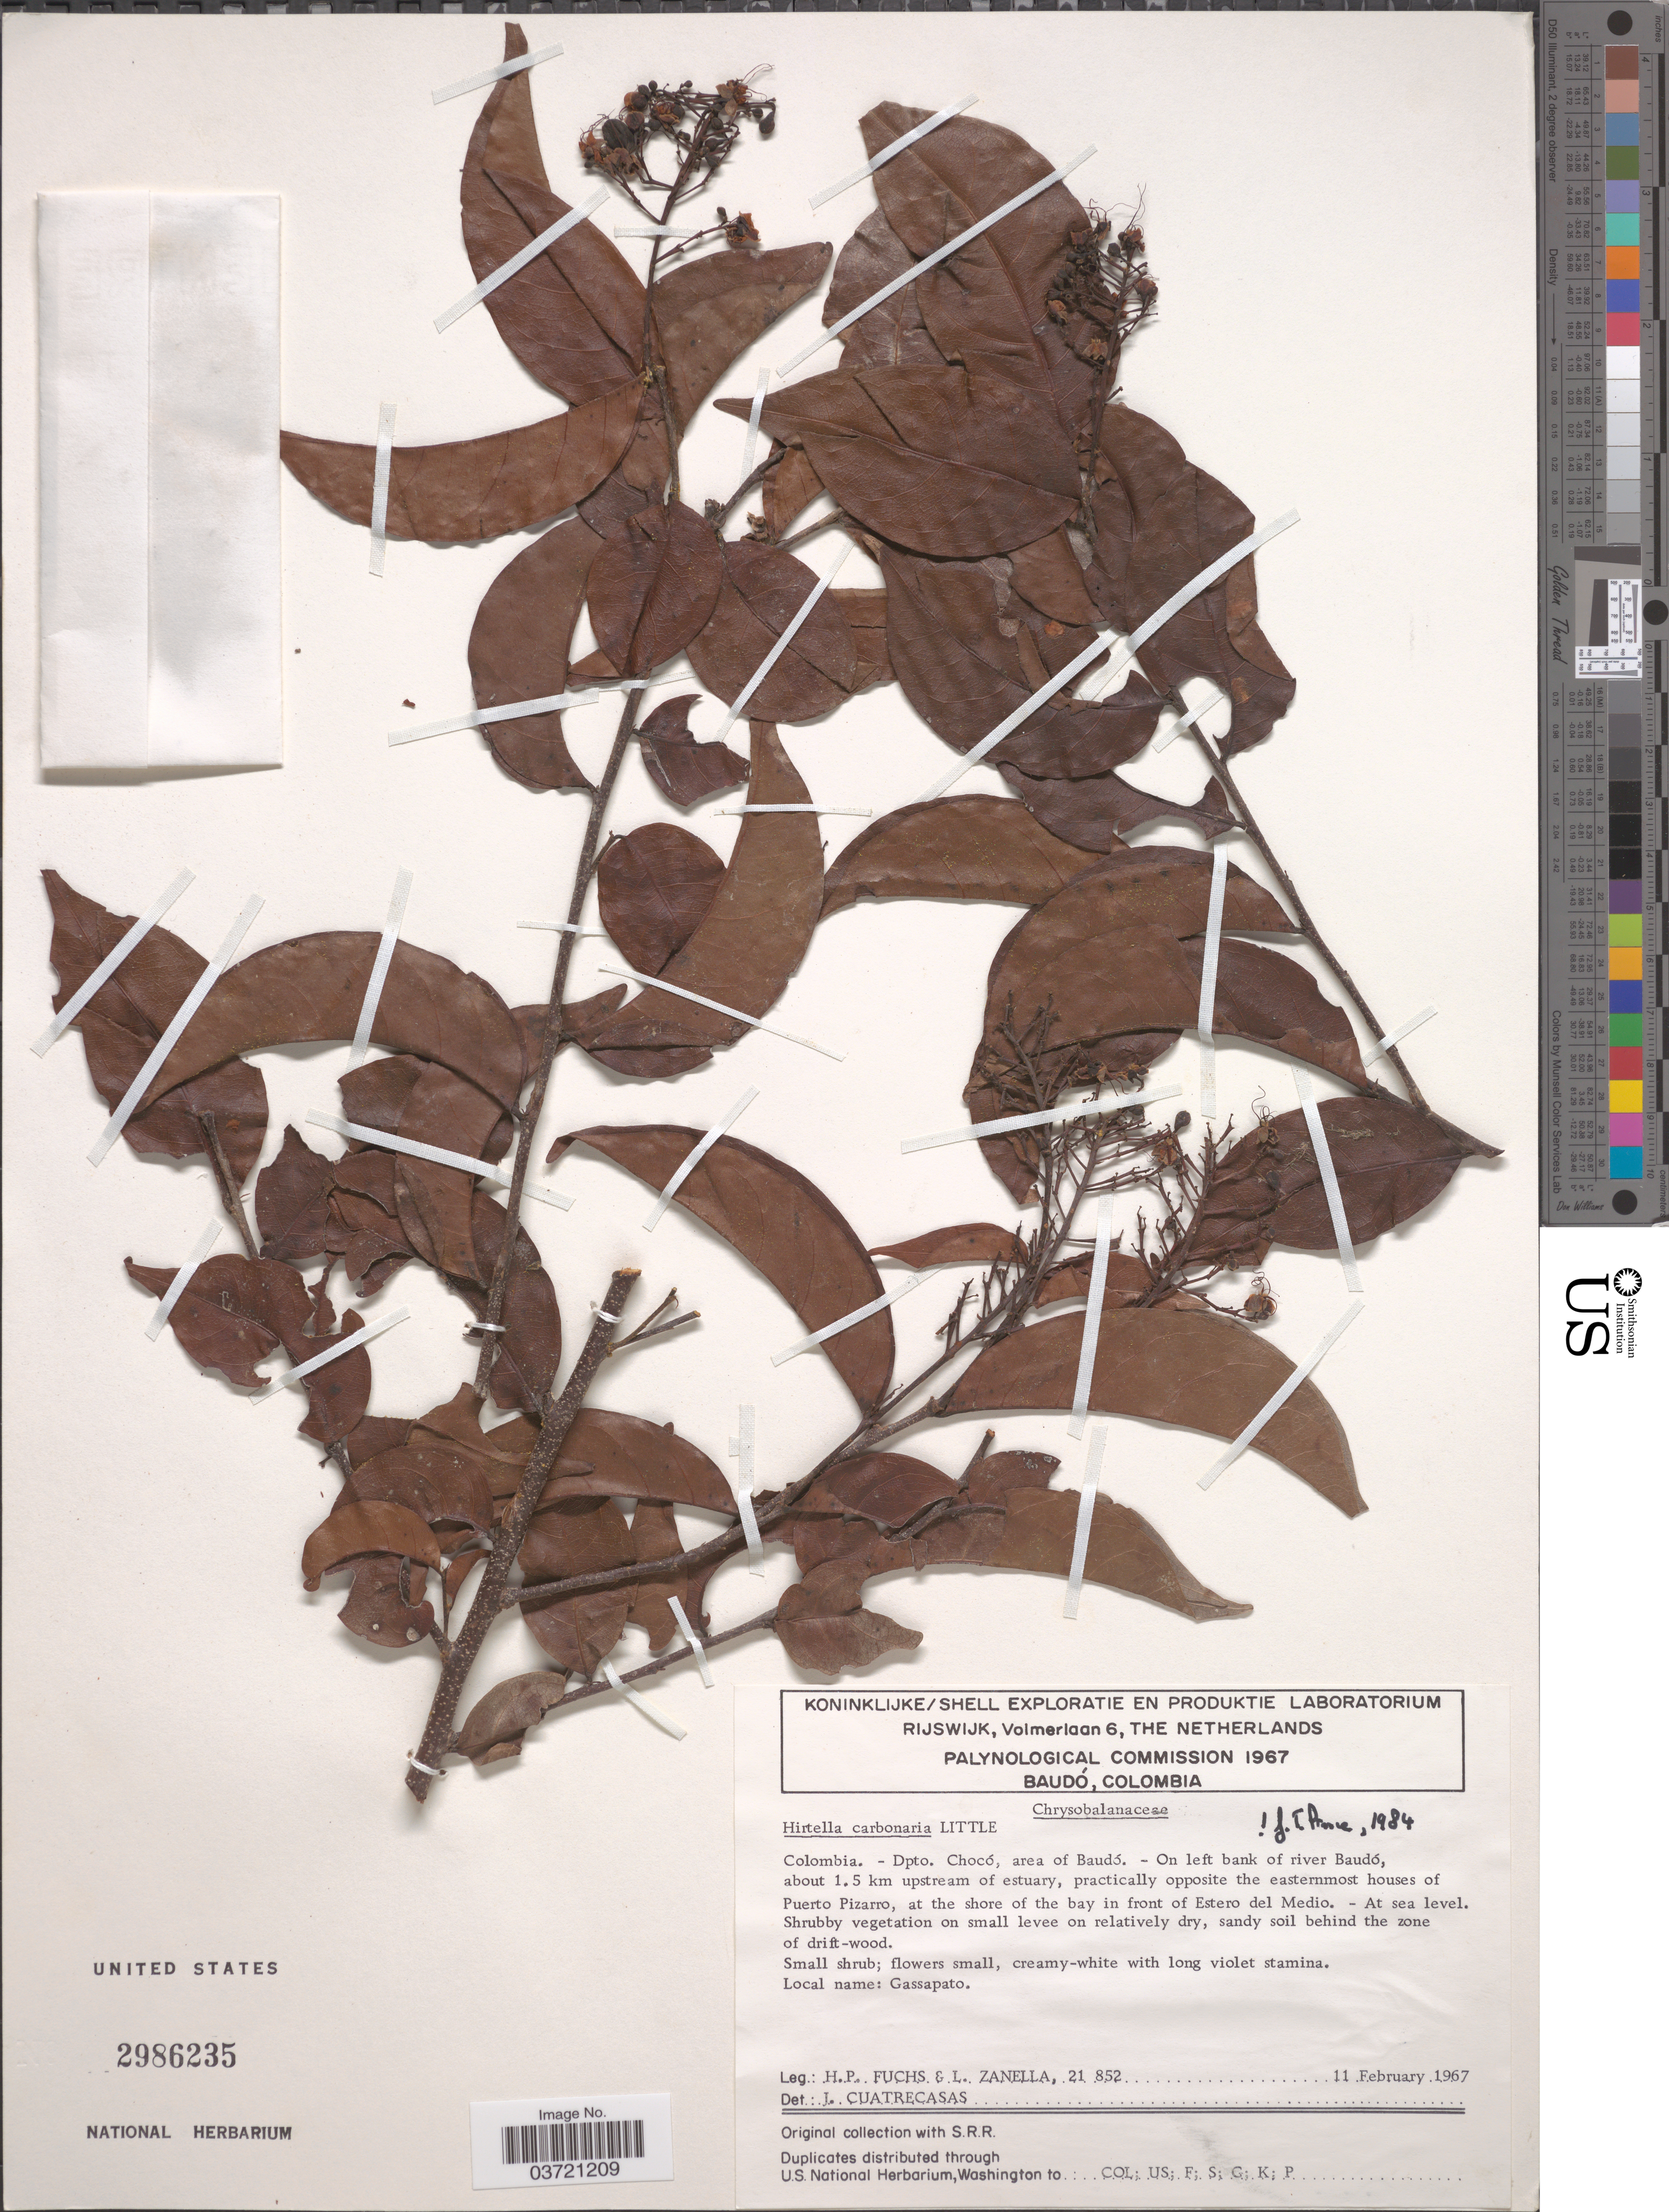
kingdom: Plantae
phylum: Tracheophyta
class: Magnoliopsida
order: Malpighiales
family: Chrysobalanaceae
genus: Hirtella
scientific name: Hirtella carbonaria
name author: Little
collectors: H. P. Fuchs & L. Zanella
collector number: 21852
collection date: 1967-02-11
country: Colombia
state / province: Chocó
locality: Dpto. Chocó, area of Baudó.- on left bank of river Baudó, about 1.5 km upstream of estuary, practically opposite the eastermost houses of Puerto Pizarro, at the shore of the bay in front of Estero del Medio.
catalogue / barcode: US 2986235